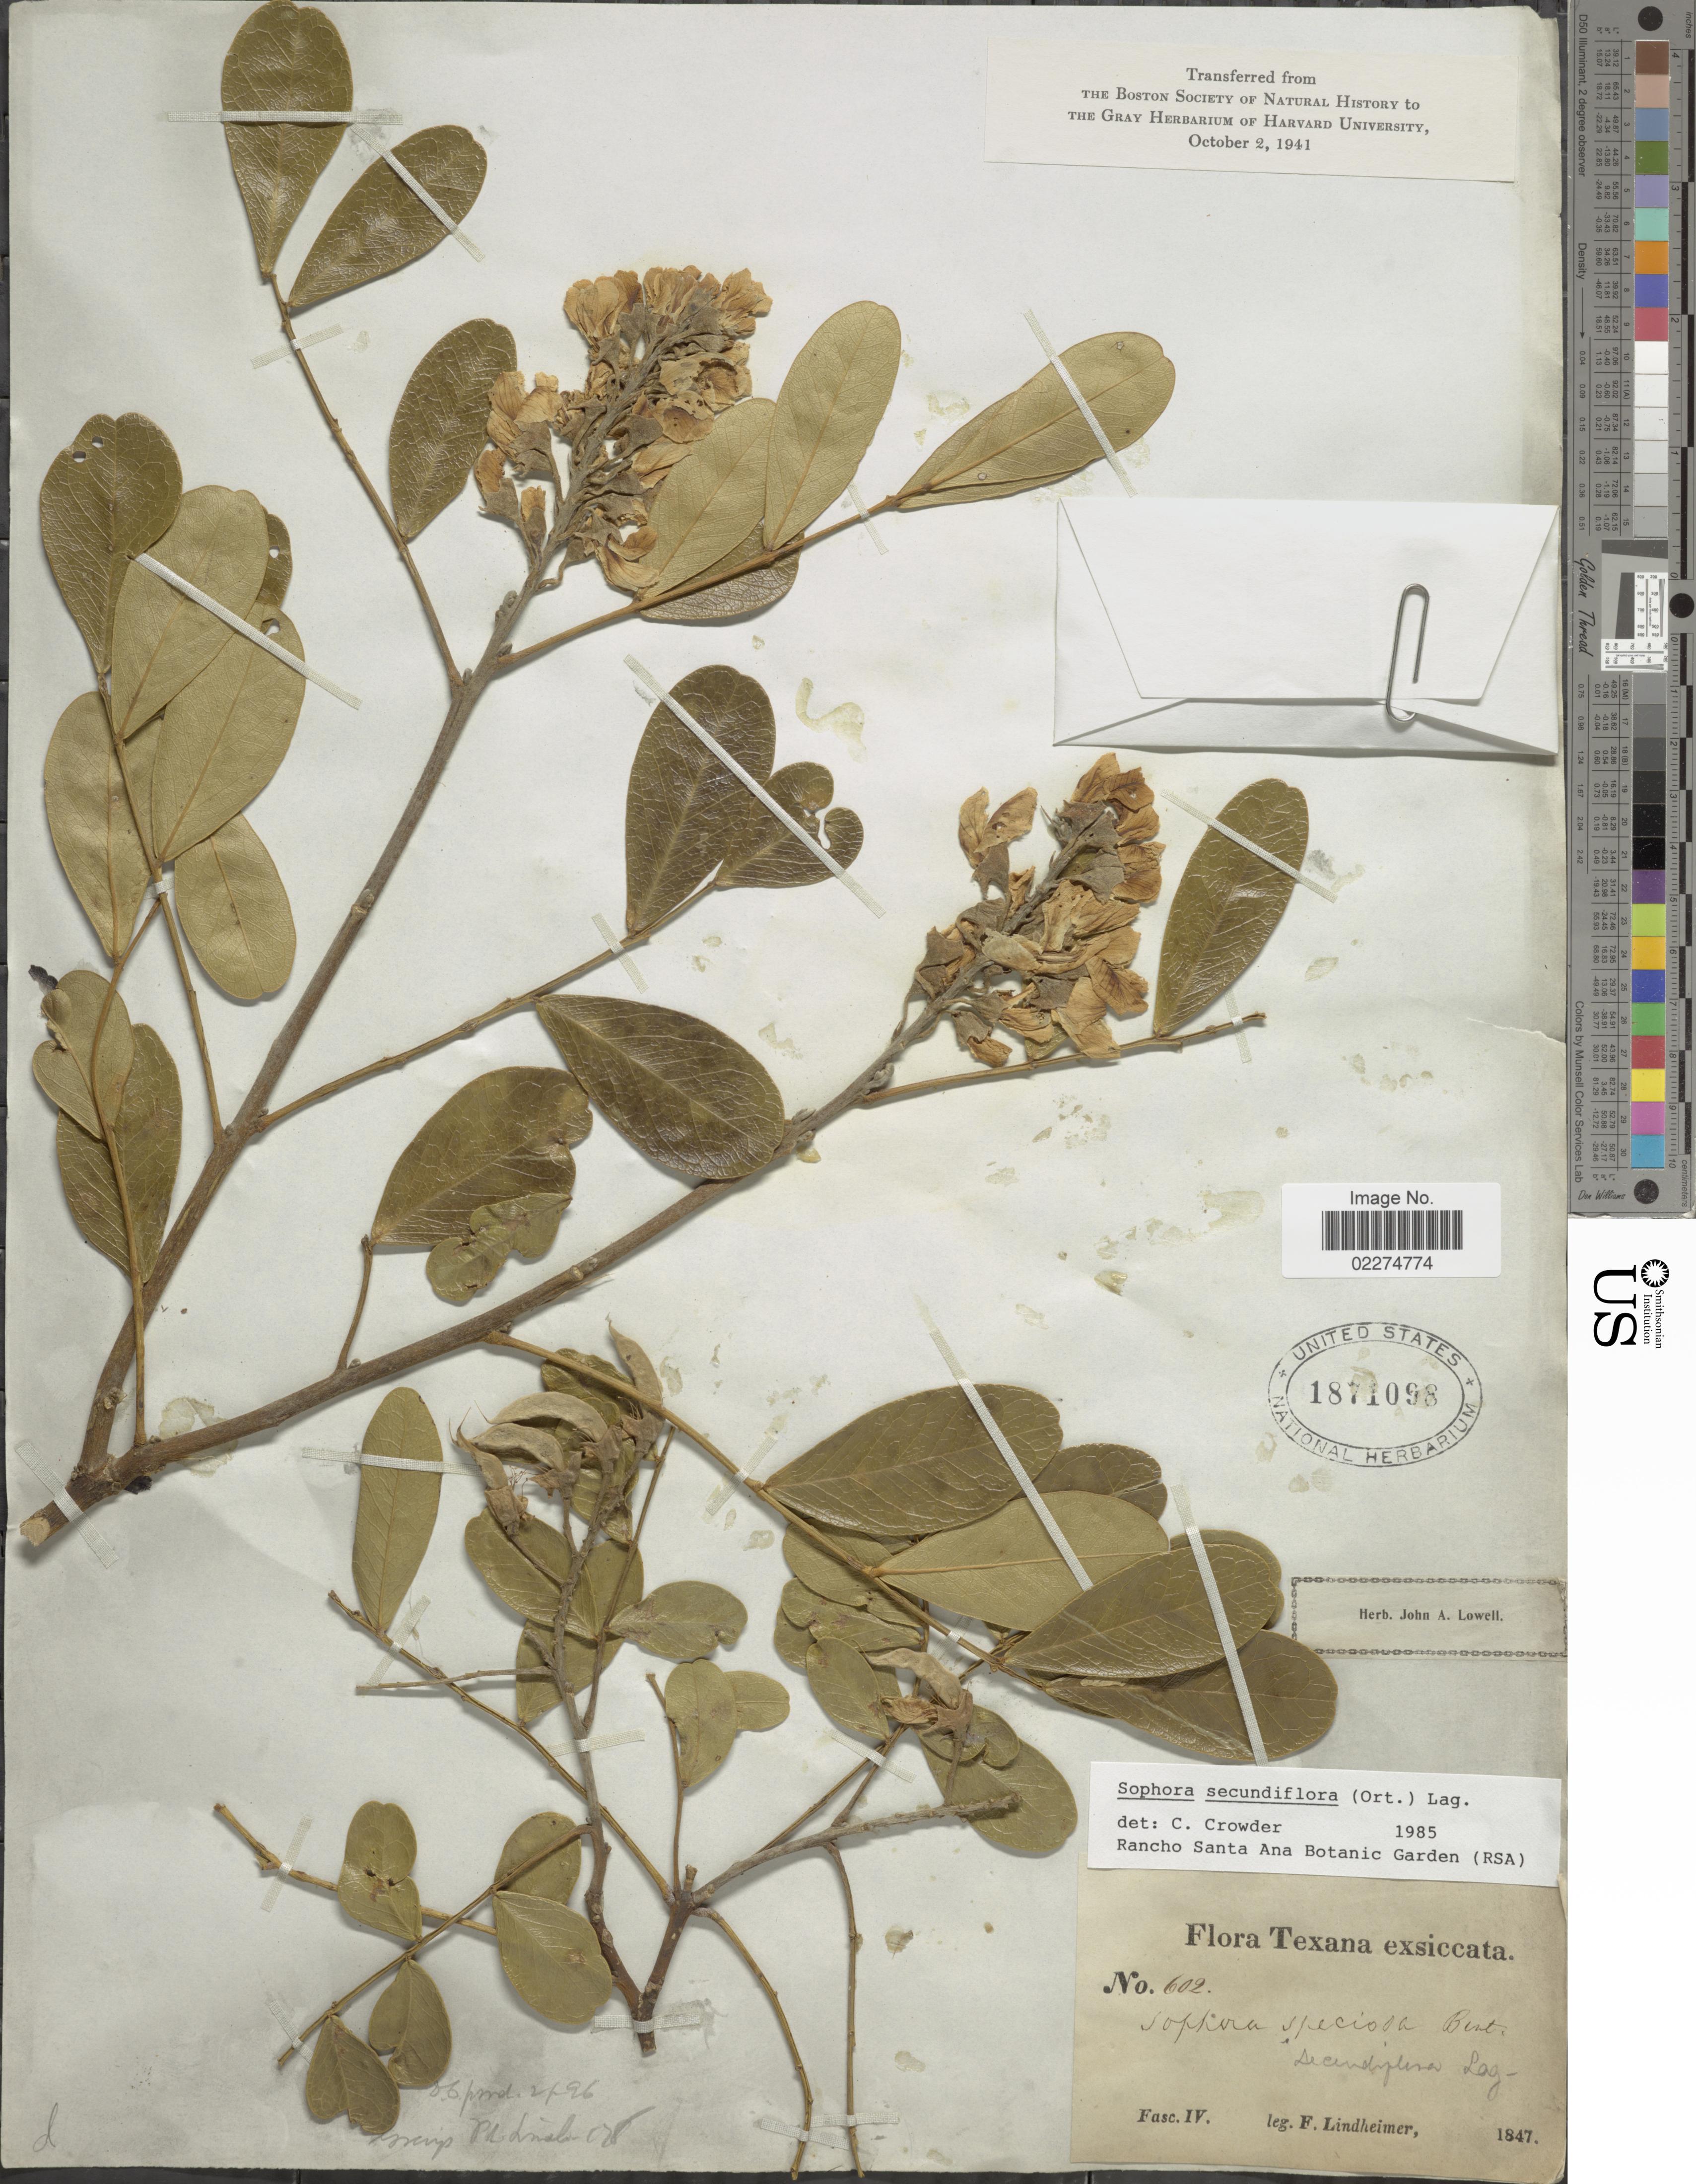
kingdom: Plantae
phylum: Tracheophyta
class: Magnoliopsida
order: Fabales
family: Fabaceae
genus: Dermatophyllum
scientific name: Dermatophyllum secundiflorum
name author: (Ortega) Gandhi & Reveal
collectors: F. Lindheimer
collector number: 602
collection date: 1847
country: United States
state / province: Texas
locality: Fasc. IV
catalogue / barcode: US 1871098